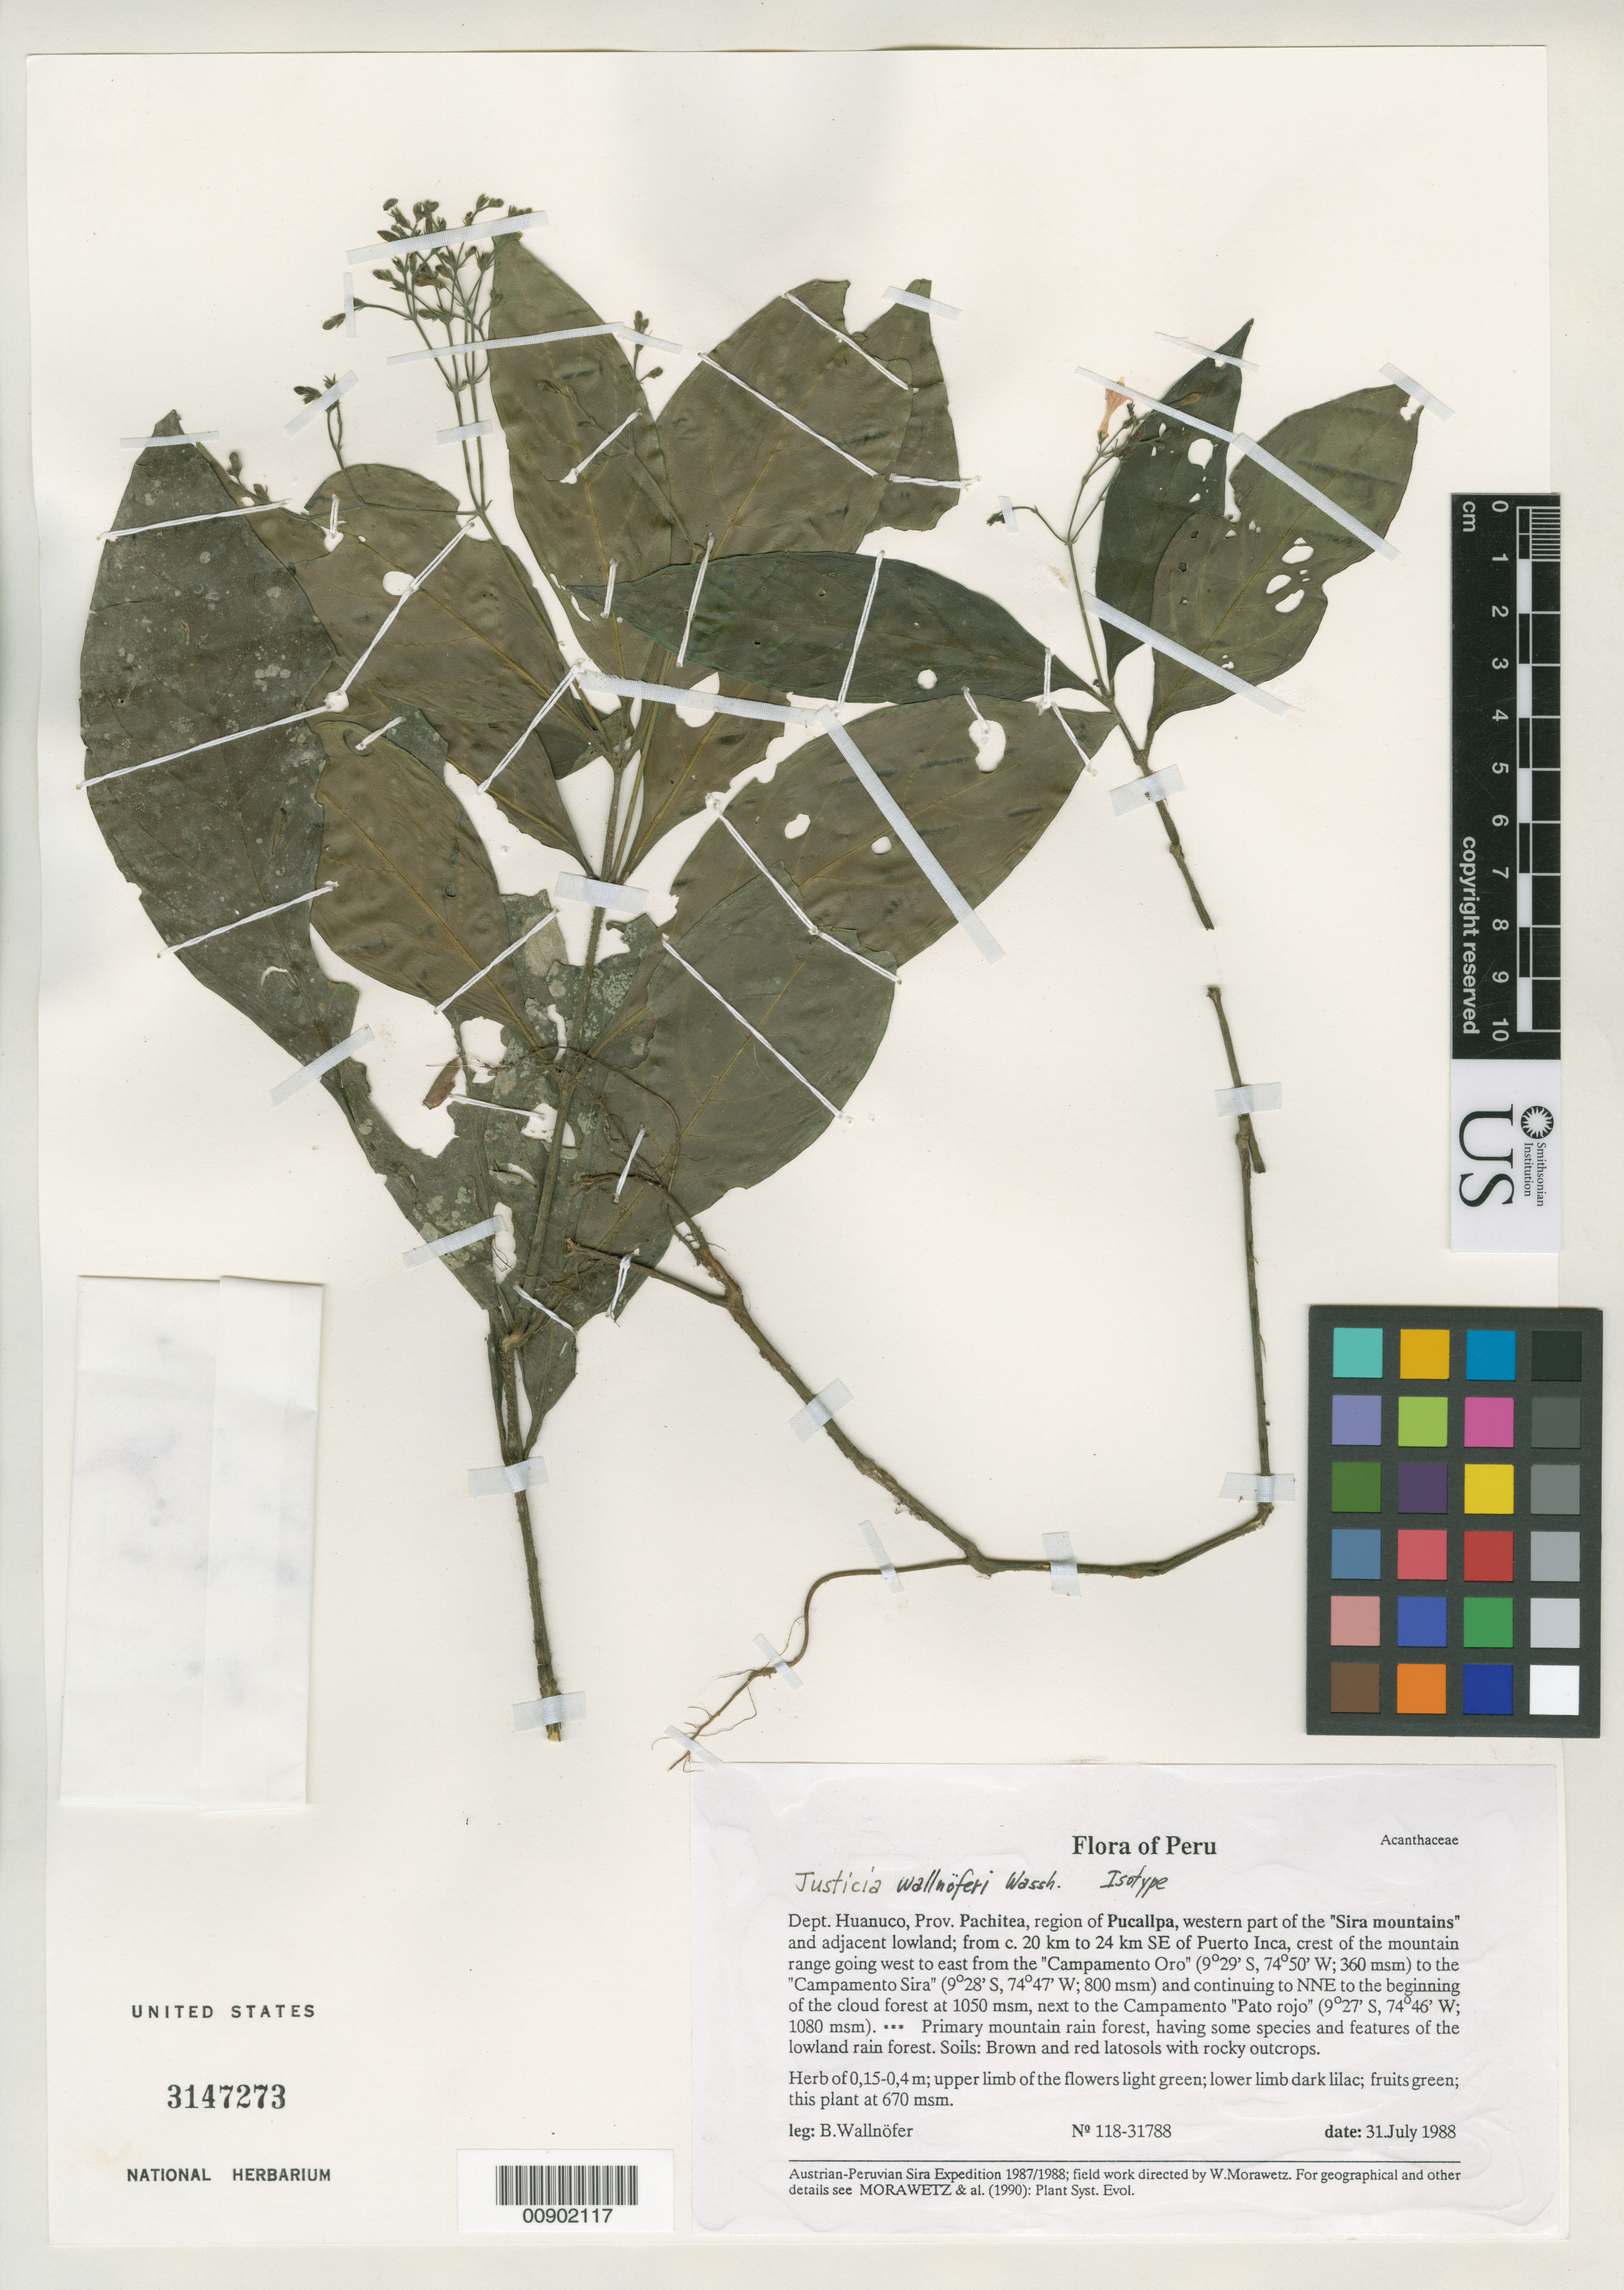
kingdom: Plantae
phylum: Tracheophyta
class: Magnoliopsida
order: Lamiales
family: Acanthaceae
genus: Justicia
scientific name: Justicia wallnoeferi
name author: Wassh.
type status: Isotype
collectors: B. Wallnöfer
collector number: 118-31788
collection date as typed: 31 Jul 1988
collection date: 1988-07-31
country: Peru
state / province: Huánuco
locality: Dept. Huanuco, Prov. Pachitea, region of Pucallpa, western part of the "Sira mountains" and adjacent lowland; from c. 20 km to 24 km SE of Puerto Inca, crest of the mountain range going west to east from the "Campamento Oro" to the "Campamento Sira"…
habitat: Primary mountain rain forest, having some species and features of the lowland rain forest. Soils: brown and red latosols with rocky outcrops.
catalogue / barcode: US 3147273